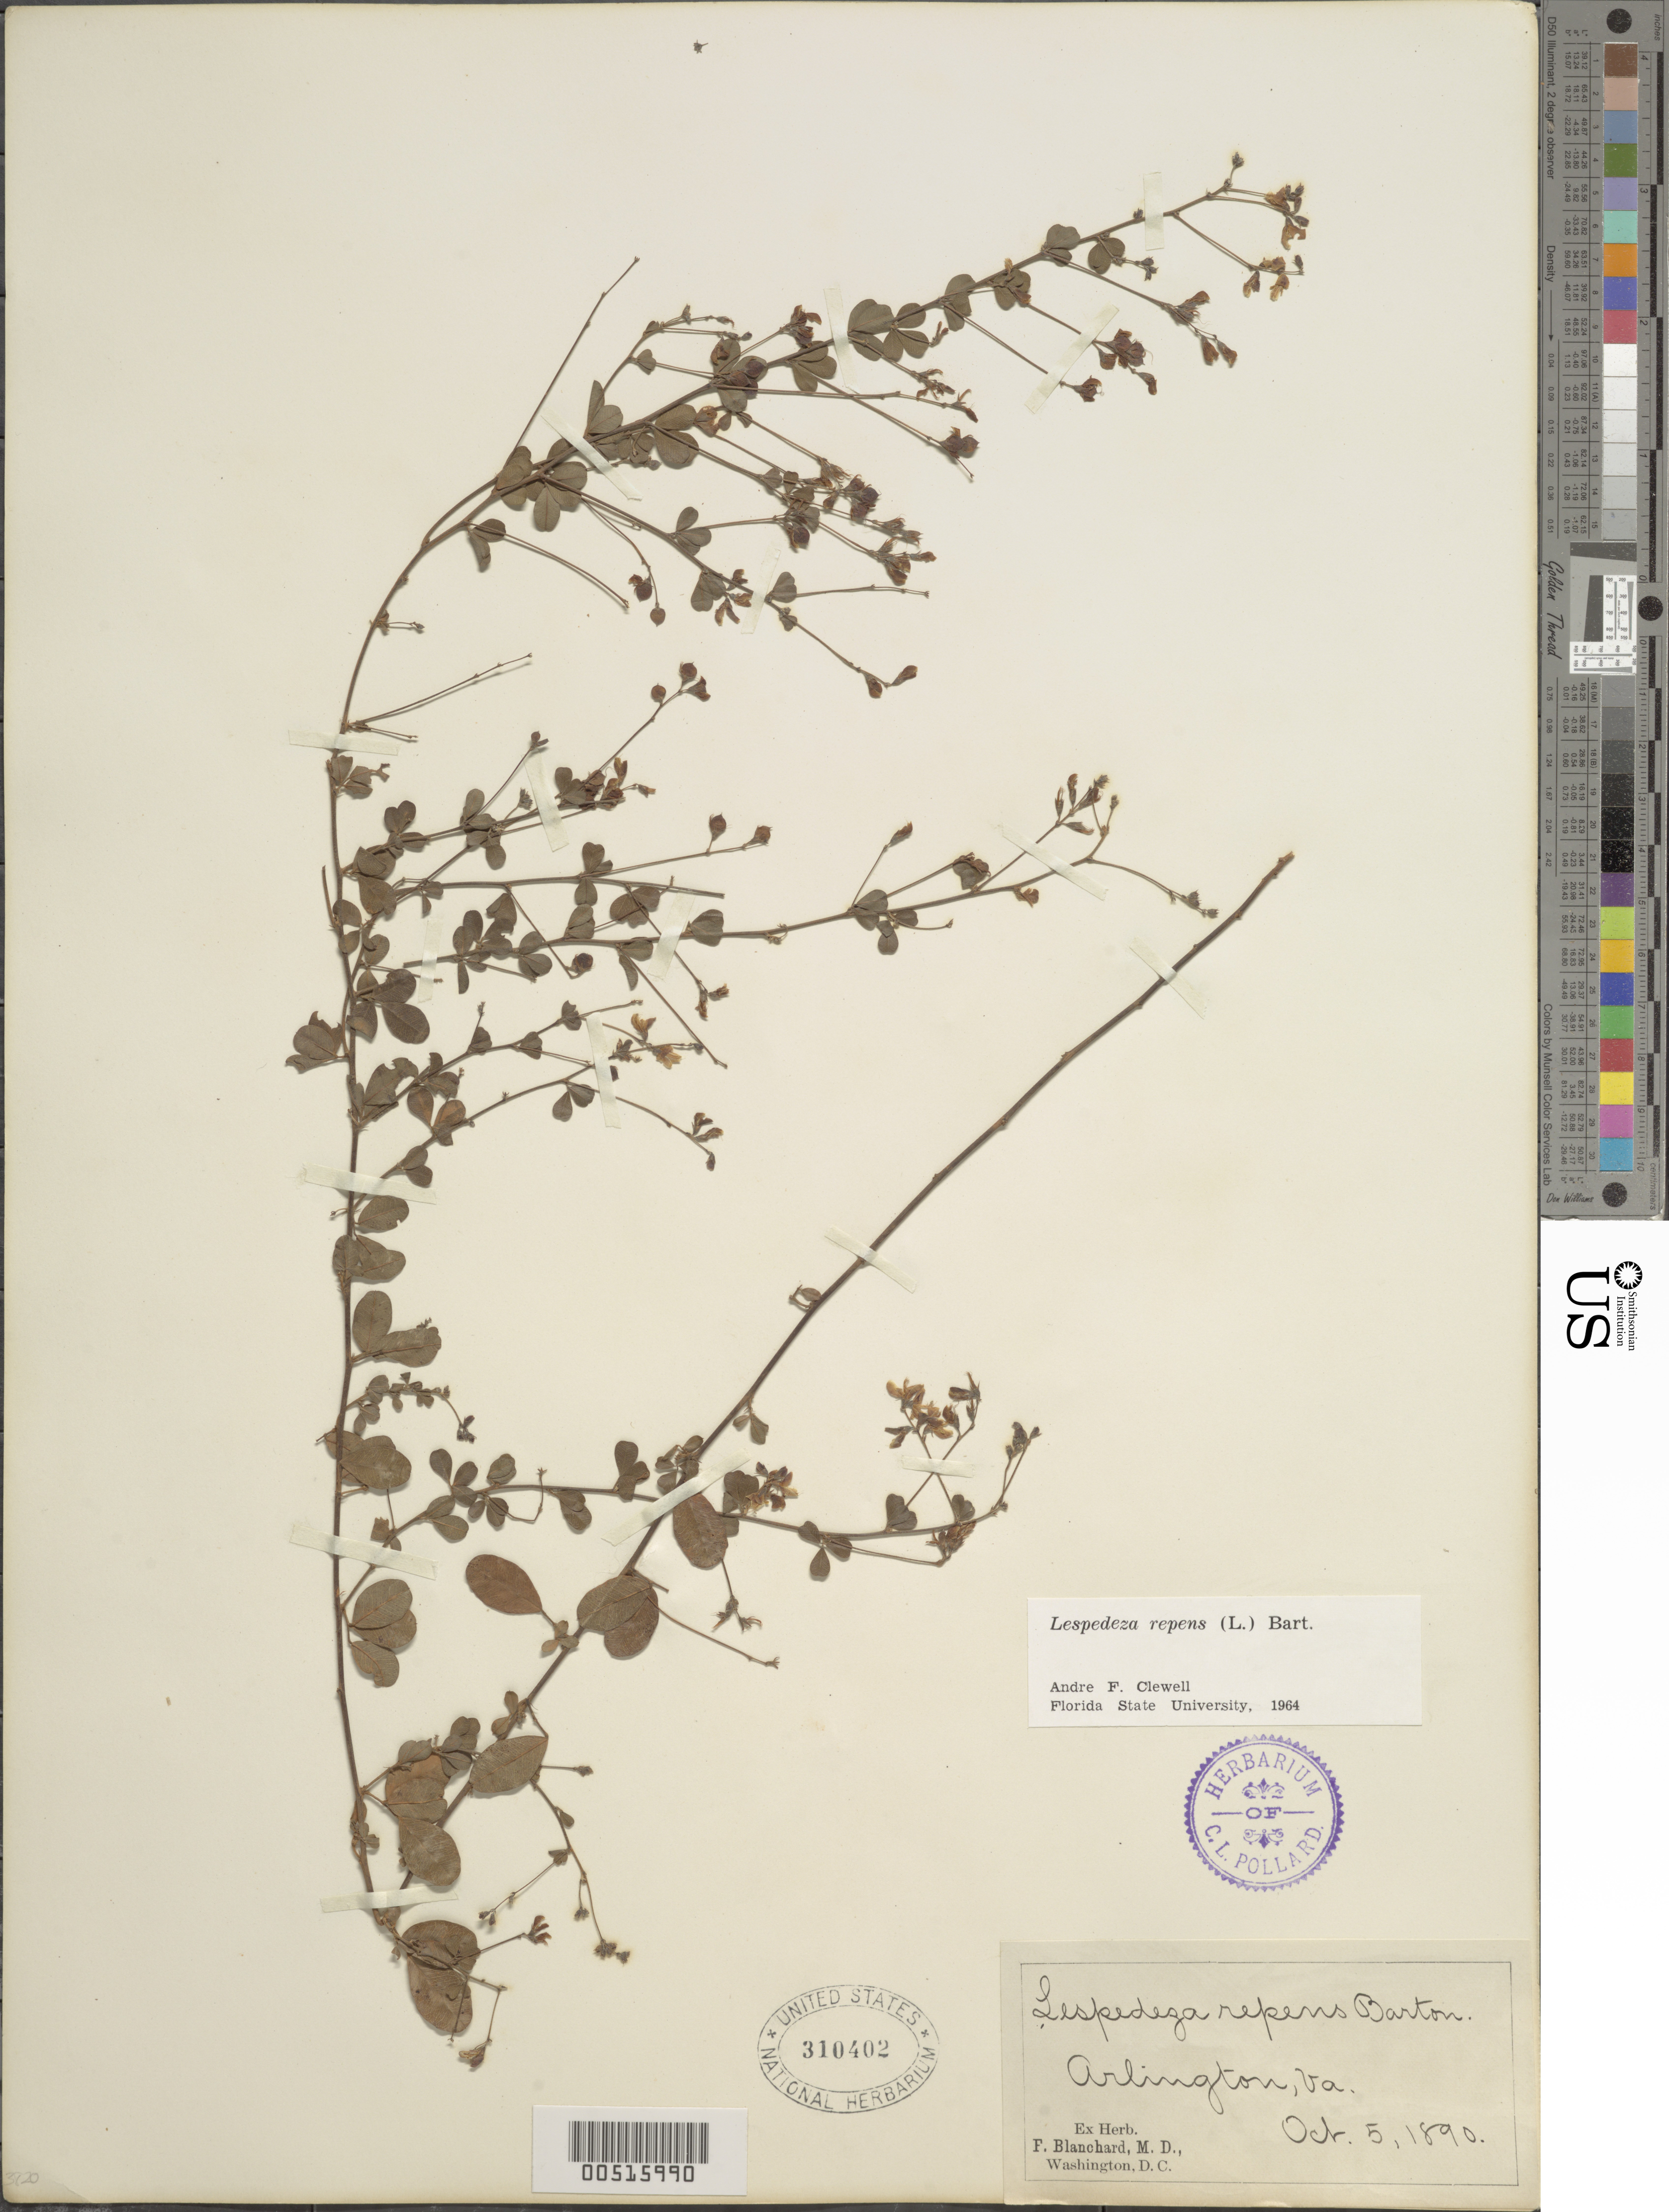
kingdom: Plantae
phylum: Tracheophyta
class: Magnoliopsida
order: Fabales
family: Fabaceae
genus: Lespedeza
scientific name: Lespedeza repens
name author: (L.) W.P.C. Barton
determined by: Clewell, Andre Francis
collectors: F. Blanchard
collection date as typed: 05 Oct 1890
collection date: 1890-10-05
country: United States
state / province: Virginia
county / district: Arlington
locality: Arlington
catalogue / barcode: US 515990